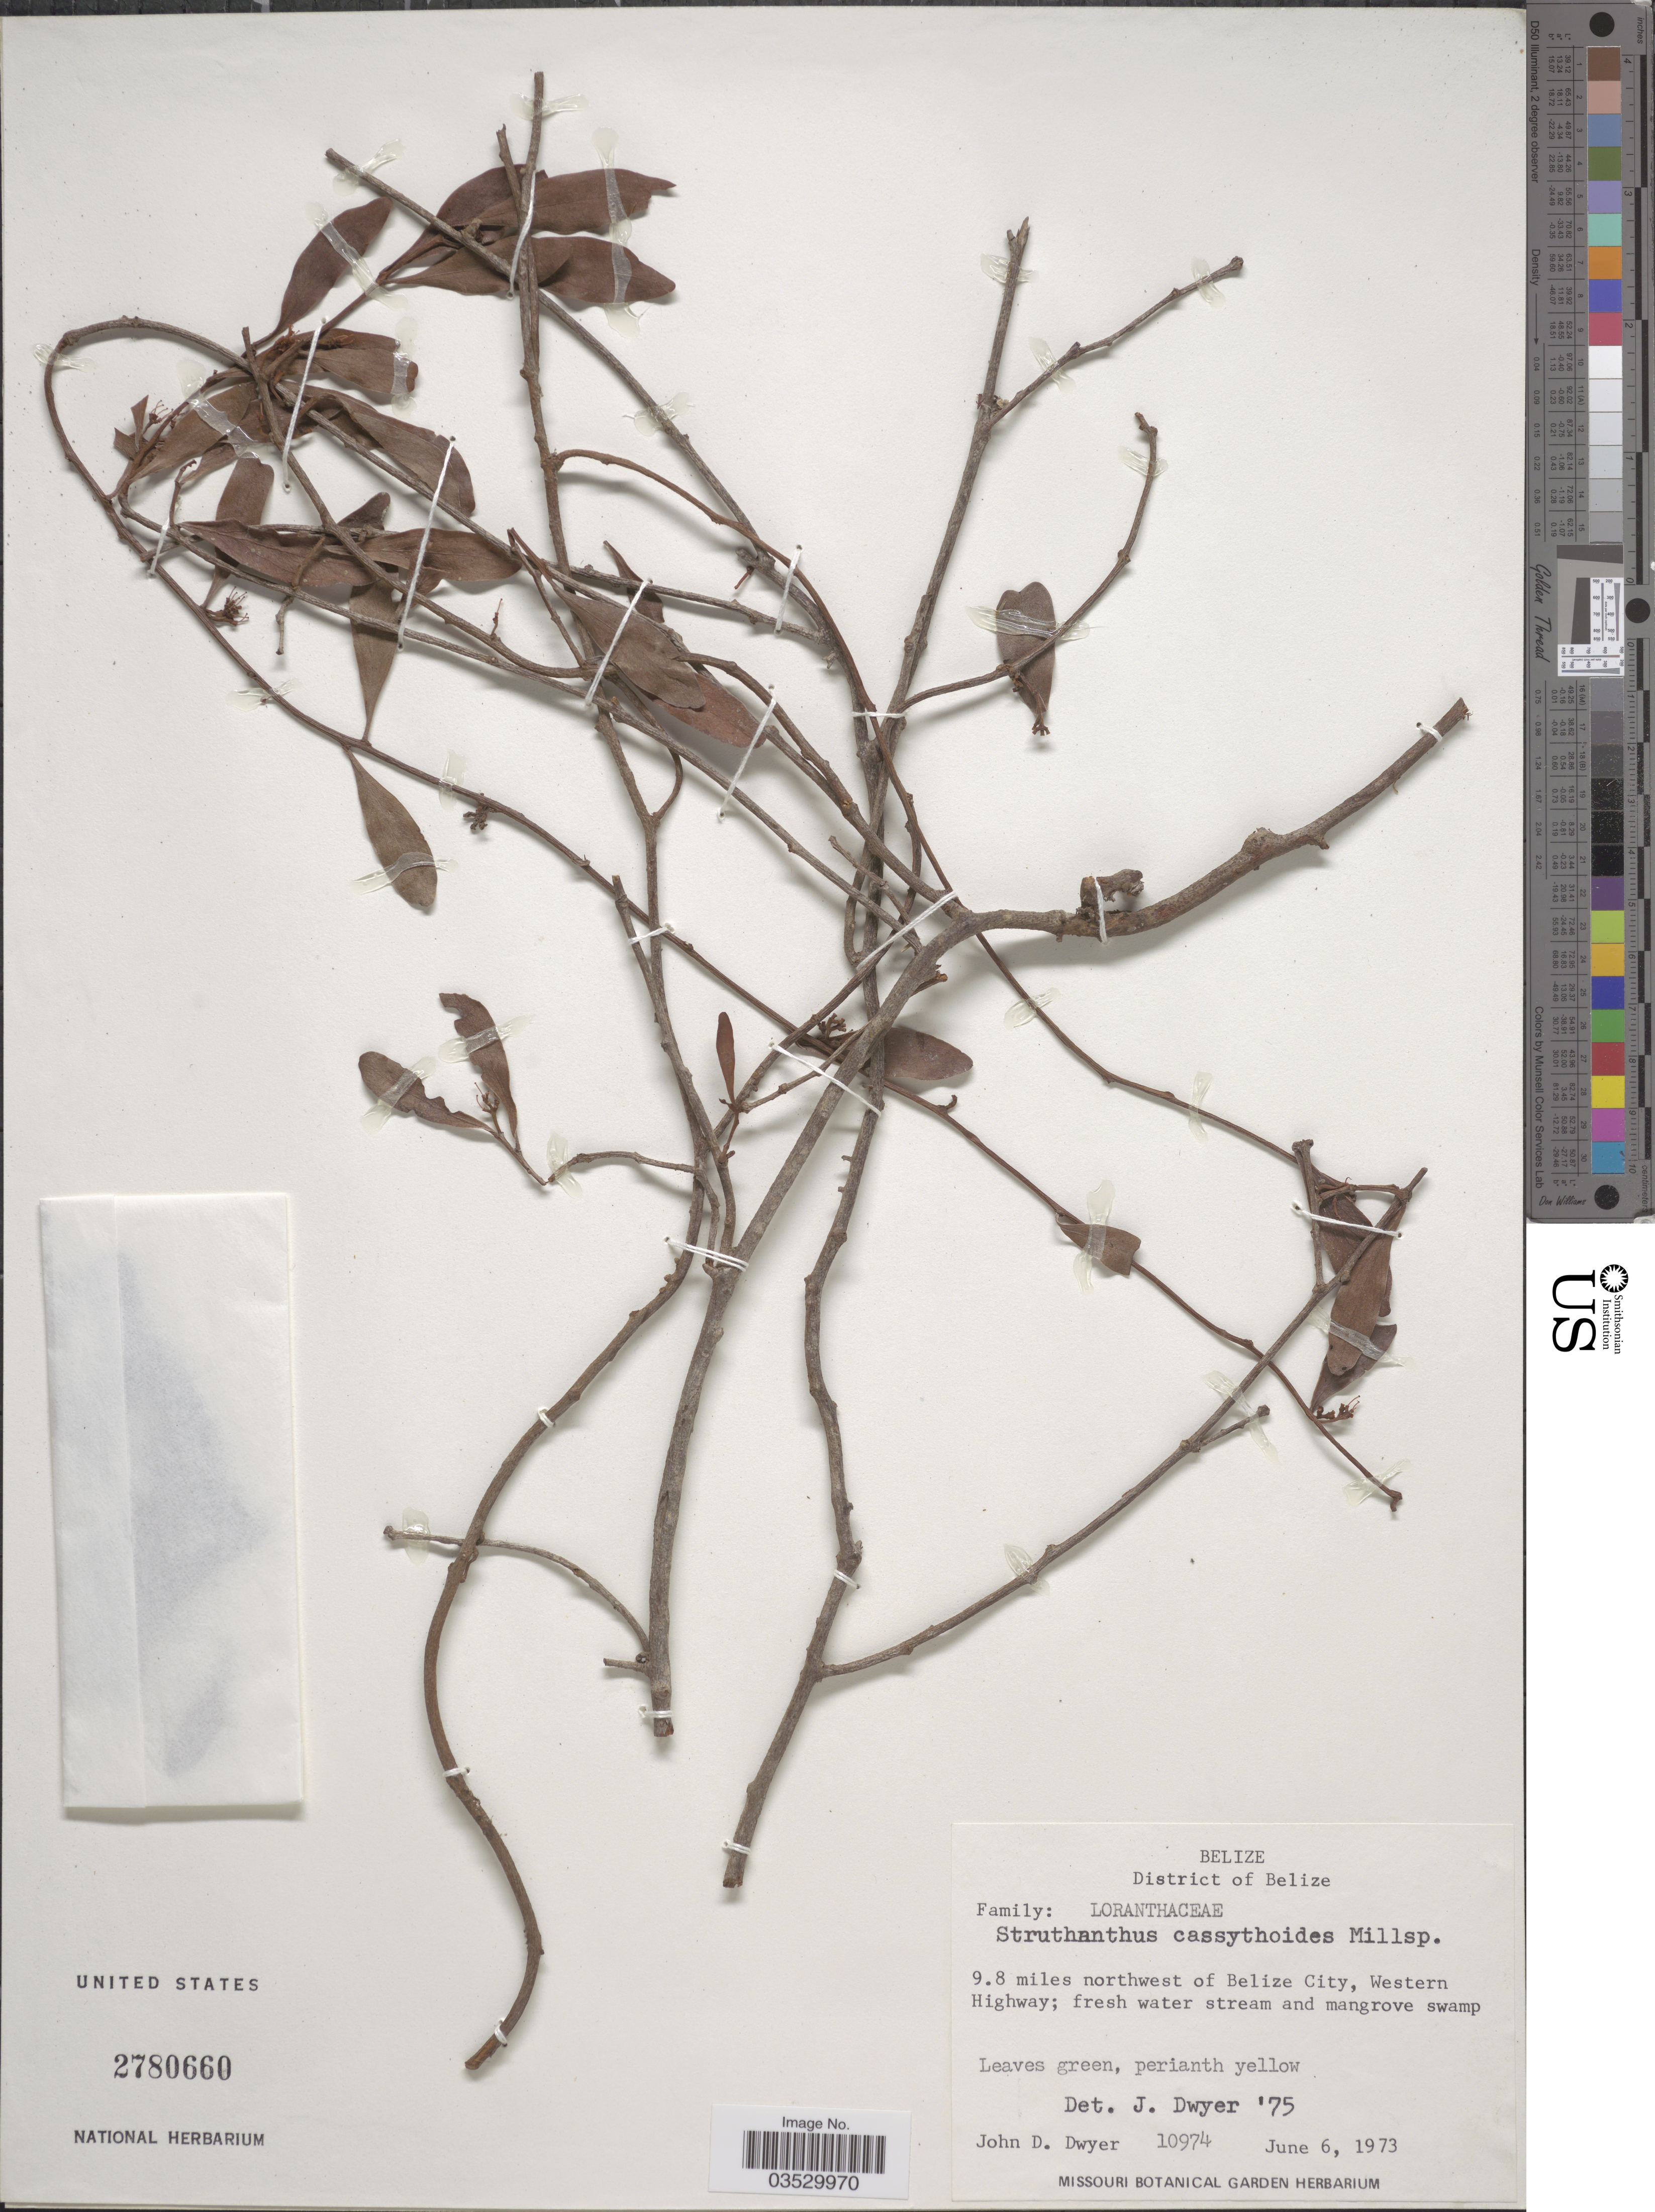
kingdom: Plantae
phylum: Tracheophyta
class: Magnoliopsida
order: Santalales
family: Loranthaceae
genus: Struthanthus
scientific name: Struthanthus cassythoides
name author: Standl.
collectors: J. D. Dwyer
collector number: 10974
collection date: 1973-06-06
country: Belize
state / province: Belize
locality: District of Belize. 9.8 miles northwest of Belize City, Western Highway.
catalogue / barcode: US 2780660